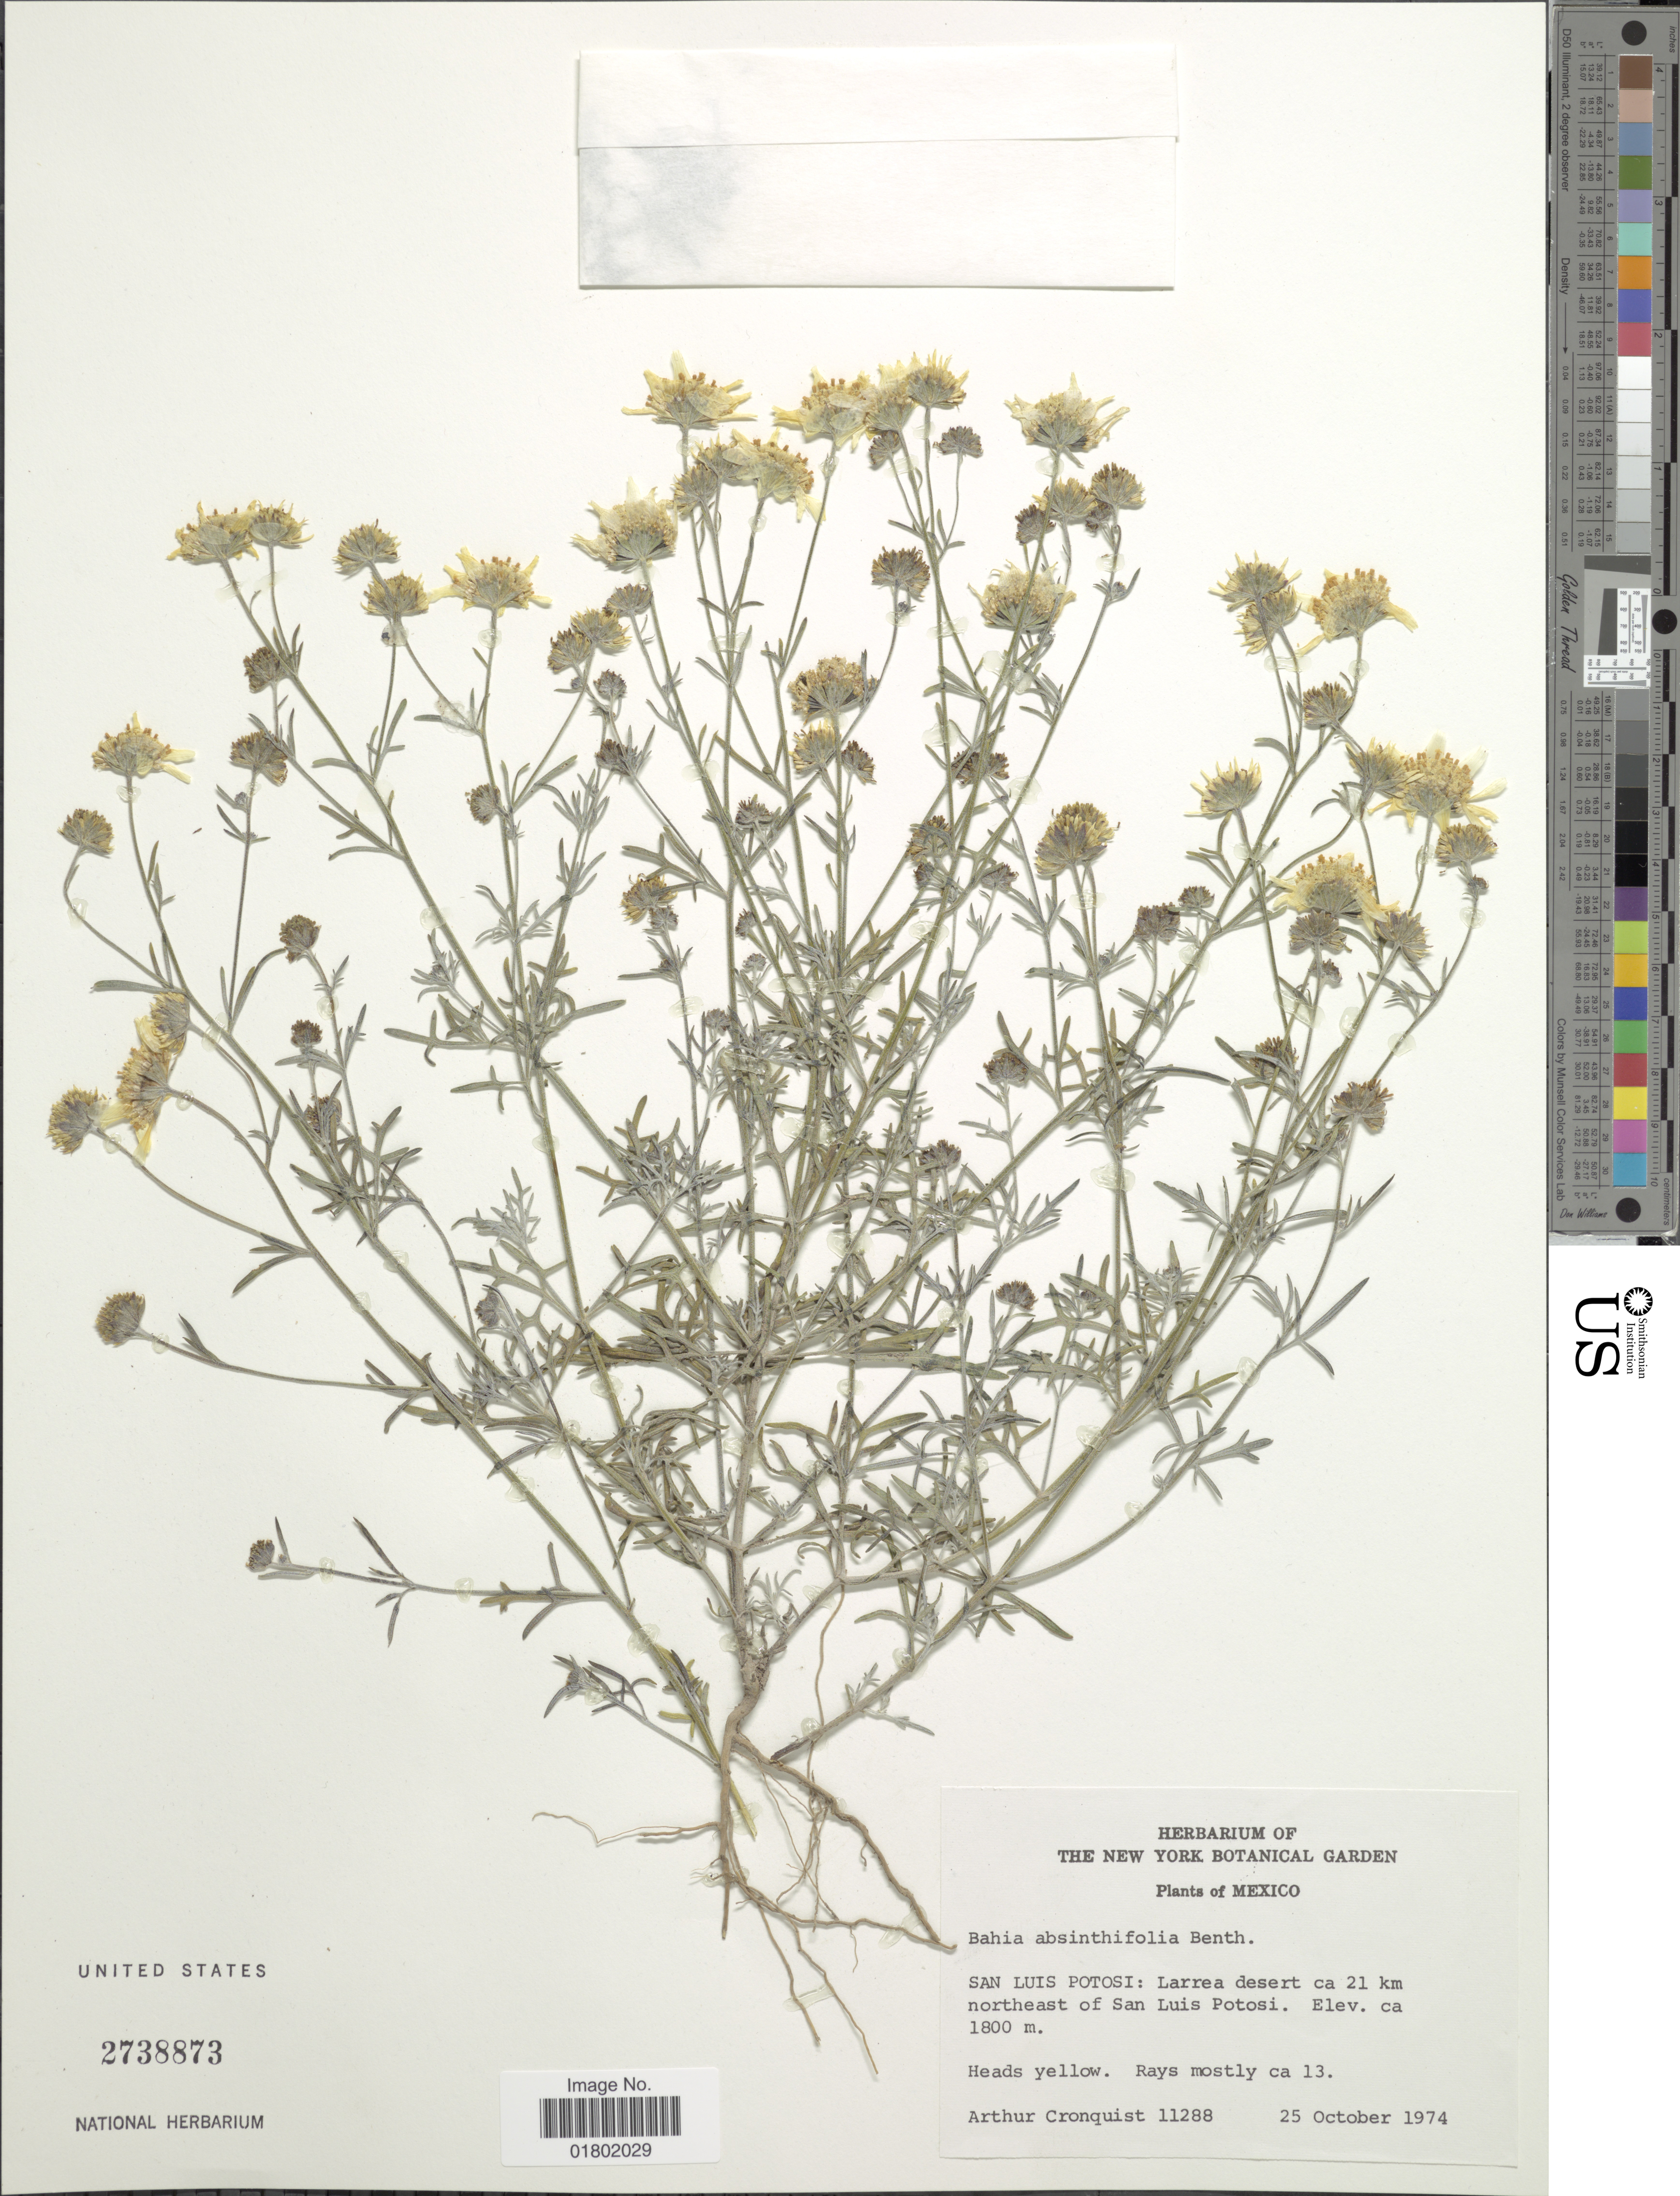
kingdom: Plantae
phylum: Tracheophyta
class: Magnoliopsida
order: Asterales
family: Asteraceae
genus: Bahia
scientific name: Bahia absinthifolia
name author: Benth.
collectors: A. J. Cronquist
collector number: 11288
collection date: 1974-10-25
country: Mexico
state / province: San Luis Potosí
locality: Larrea desert ca 21 km northeast of San Luis Potosi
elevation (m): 1800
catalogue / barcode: US 2738873